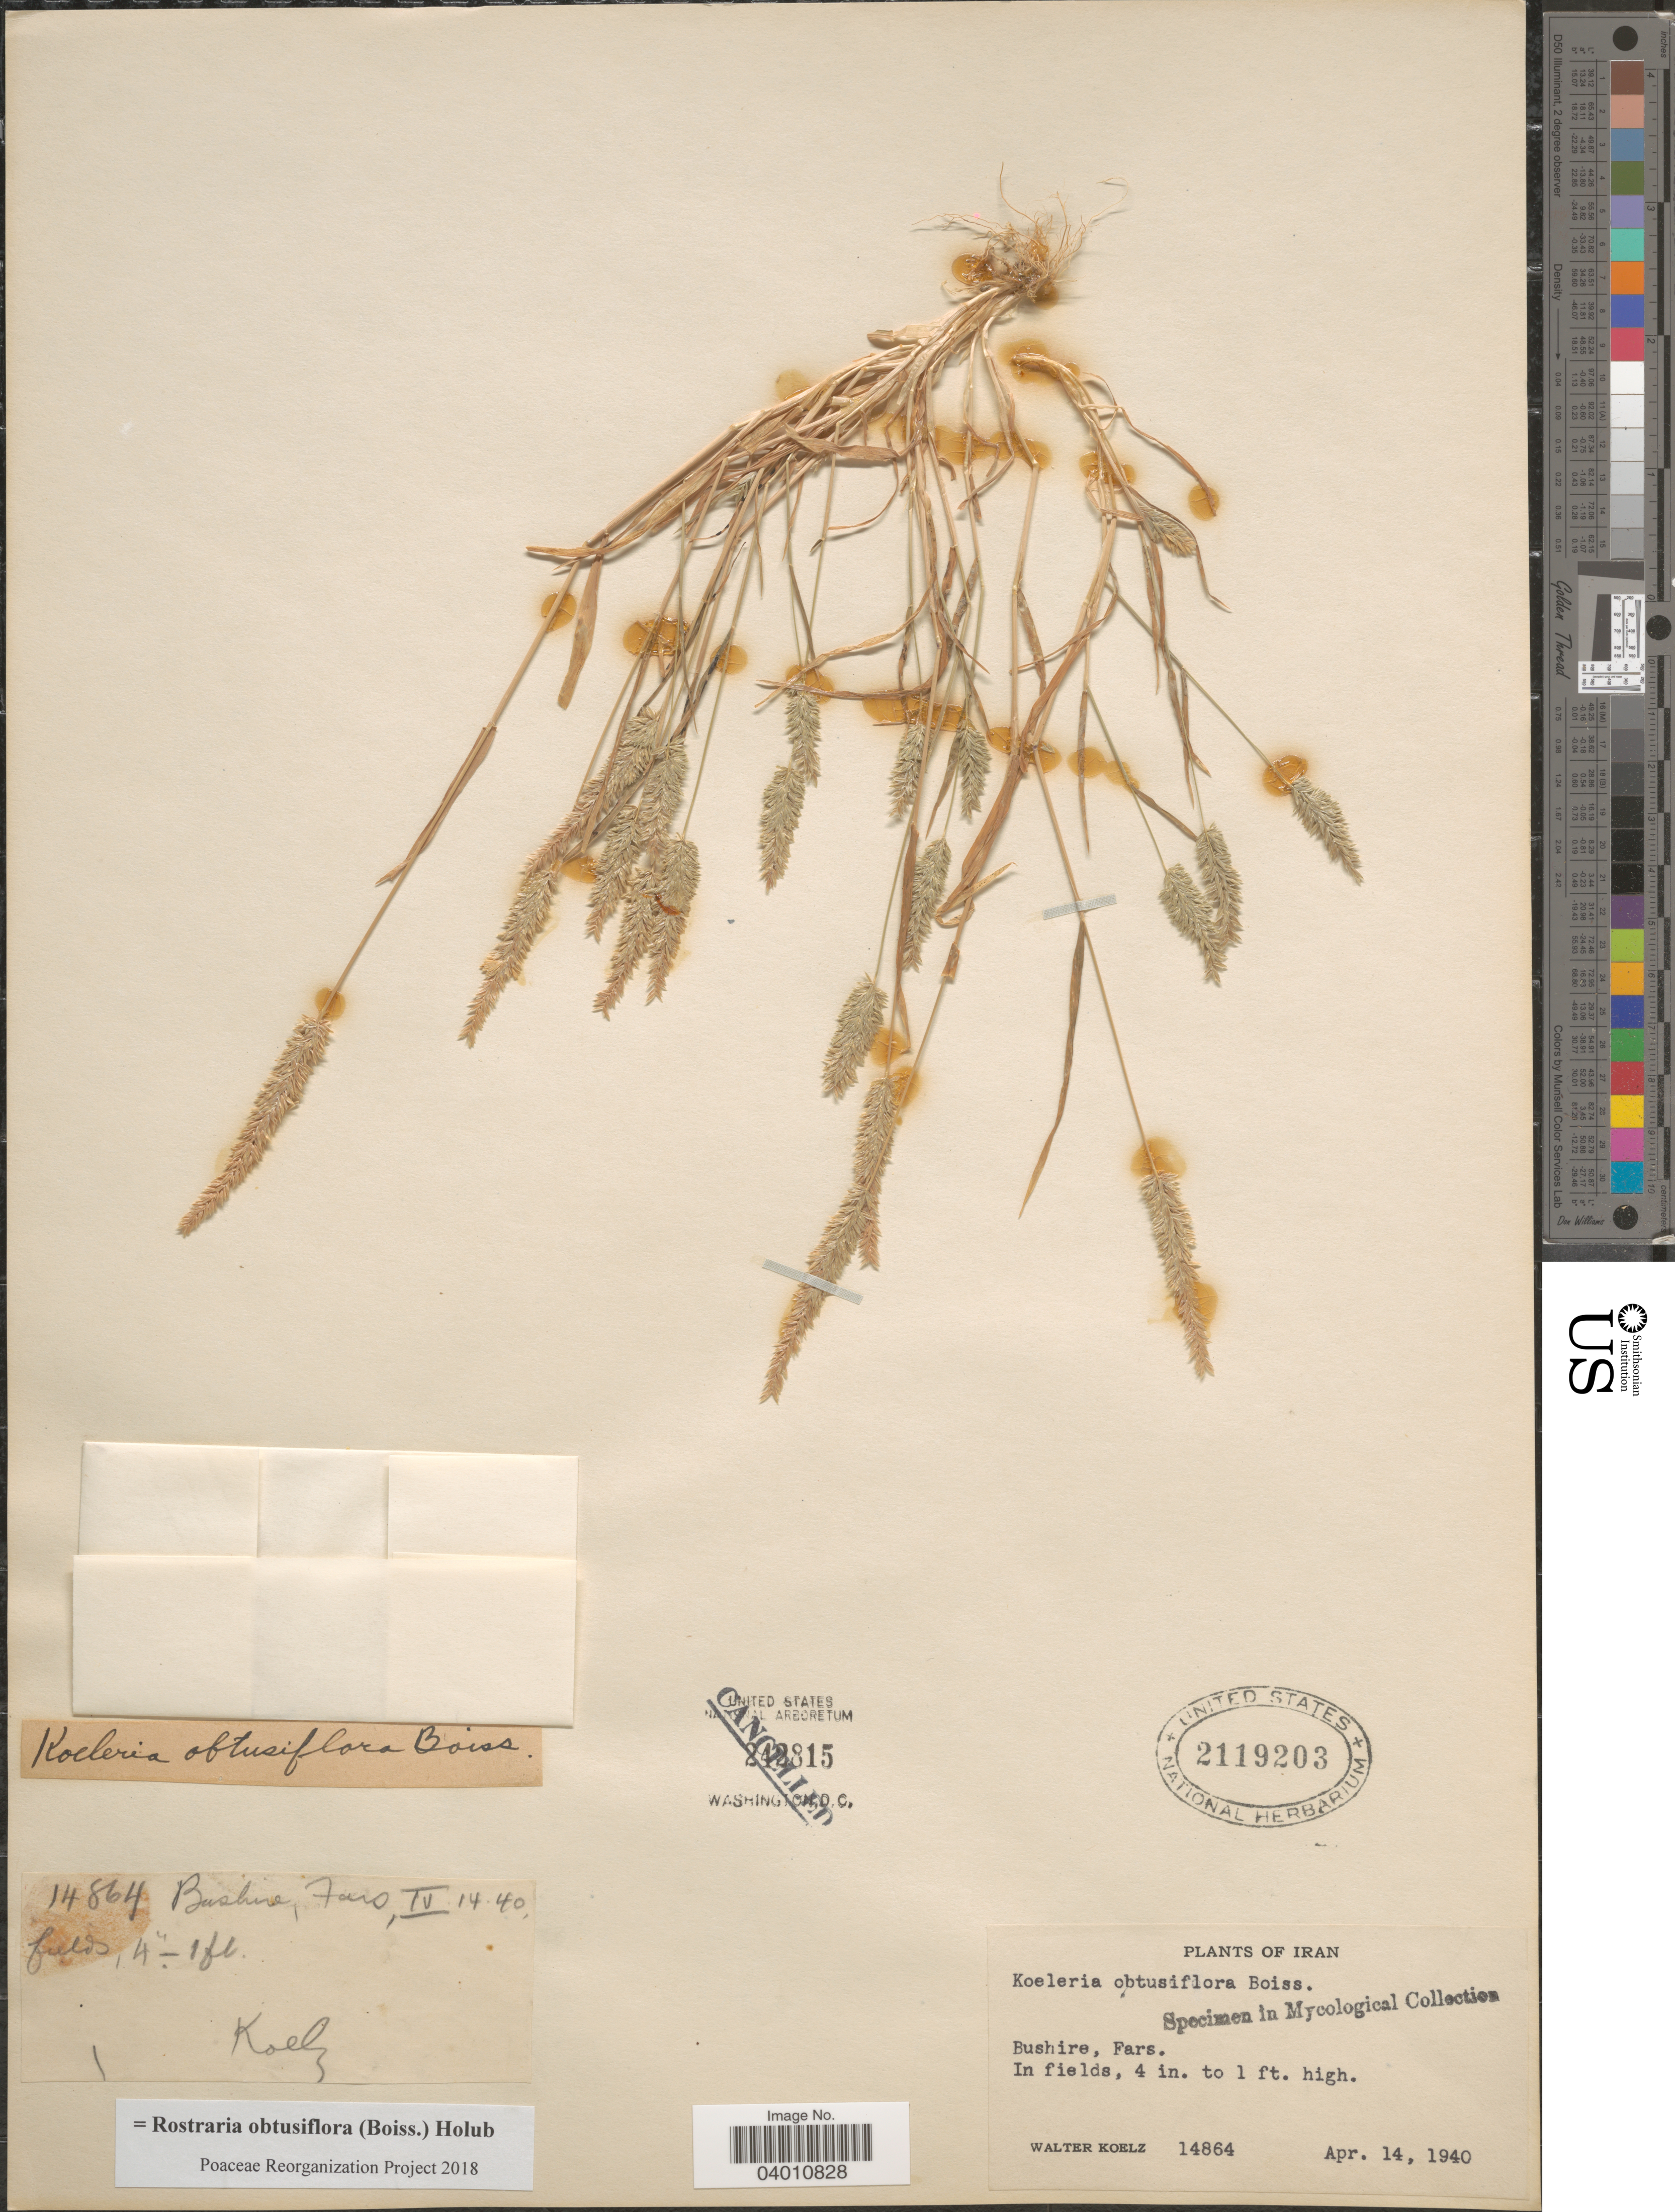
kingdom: Plantae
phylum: Tracheophyta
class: Liliopsida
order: Poales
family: Poaceae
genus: Rostraria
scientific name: Rostraria obtusiflora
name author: (Boiss.) Holub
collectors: W. N. Koelz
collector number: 14864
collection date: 1940-04-14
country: Iran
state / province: Fars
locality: Bushire.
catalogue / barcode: US 2119203